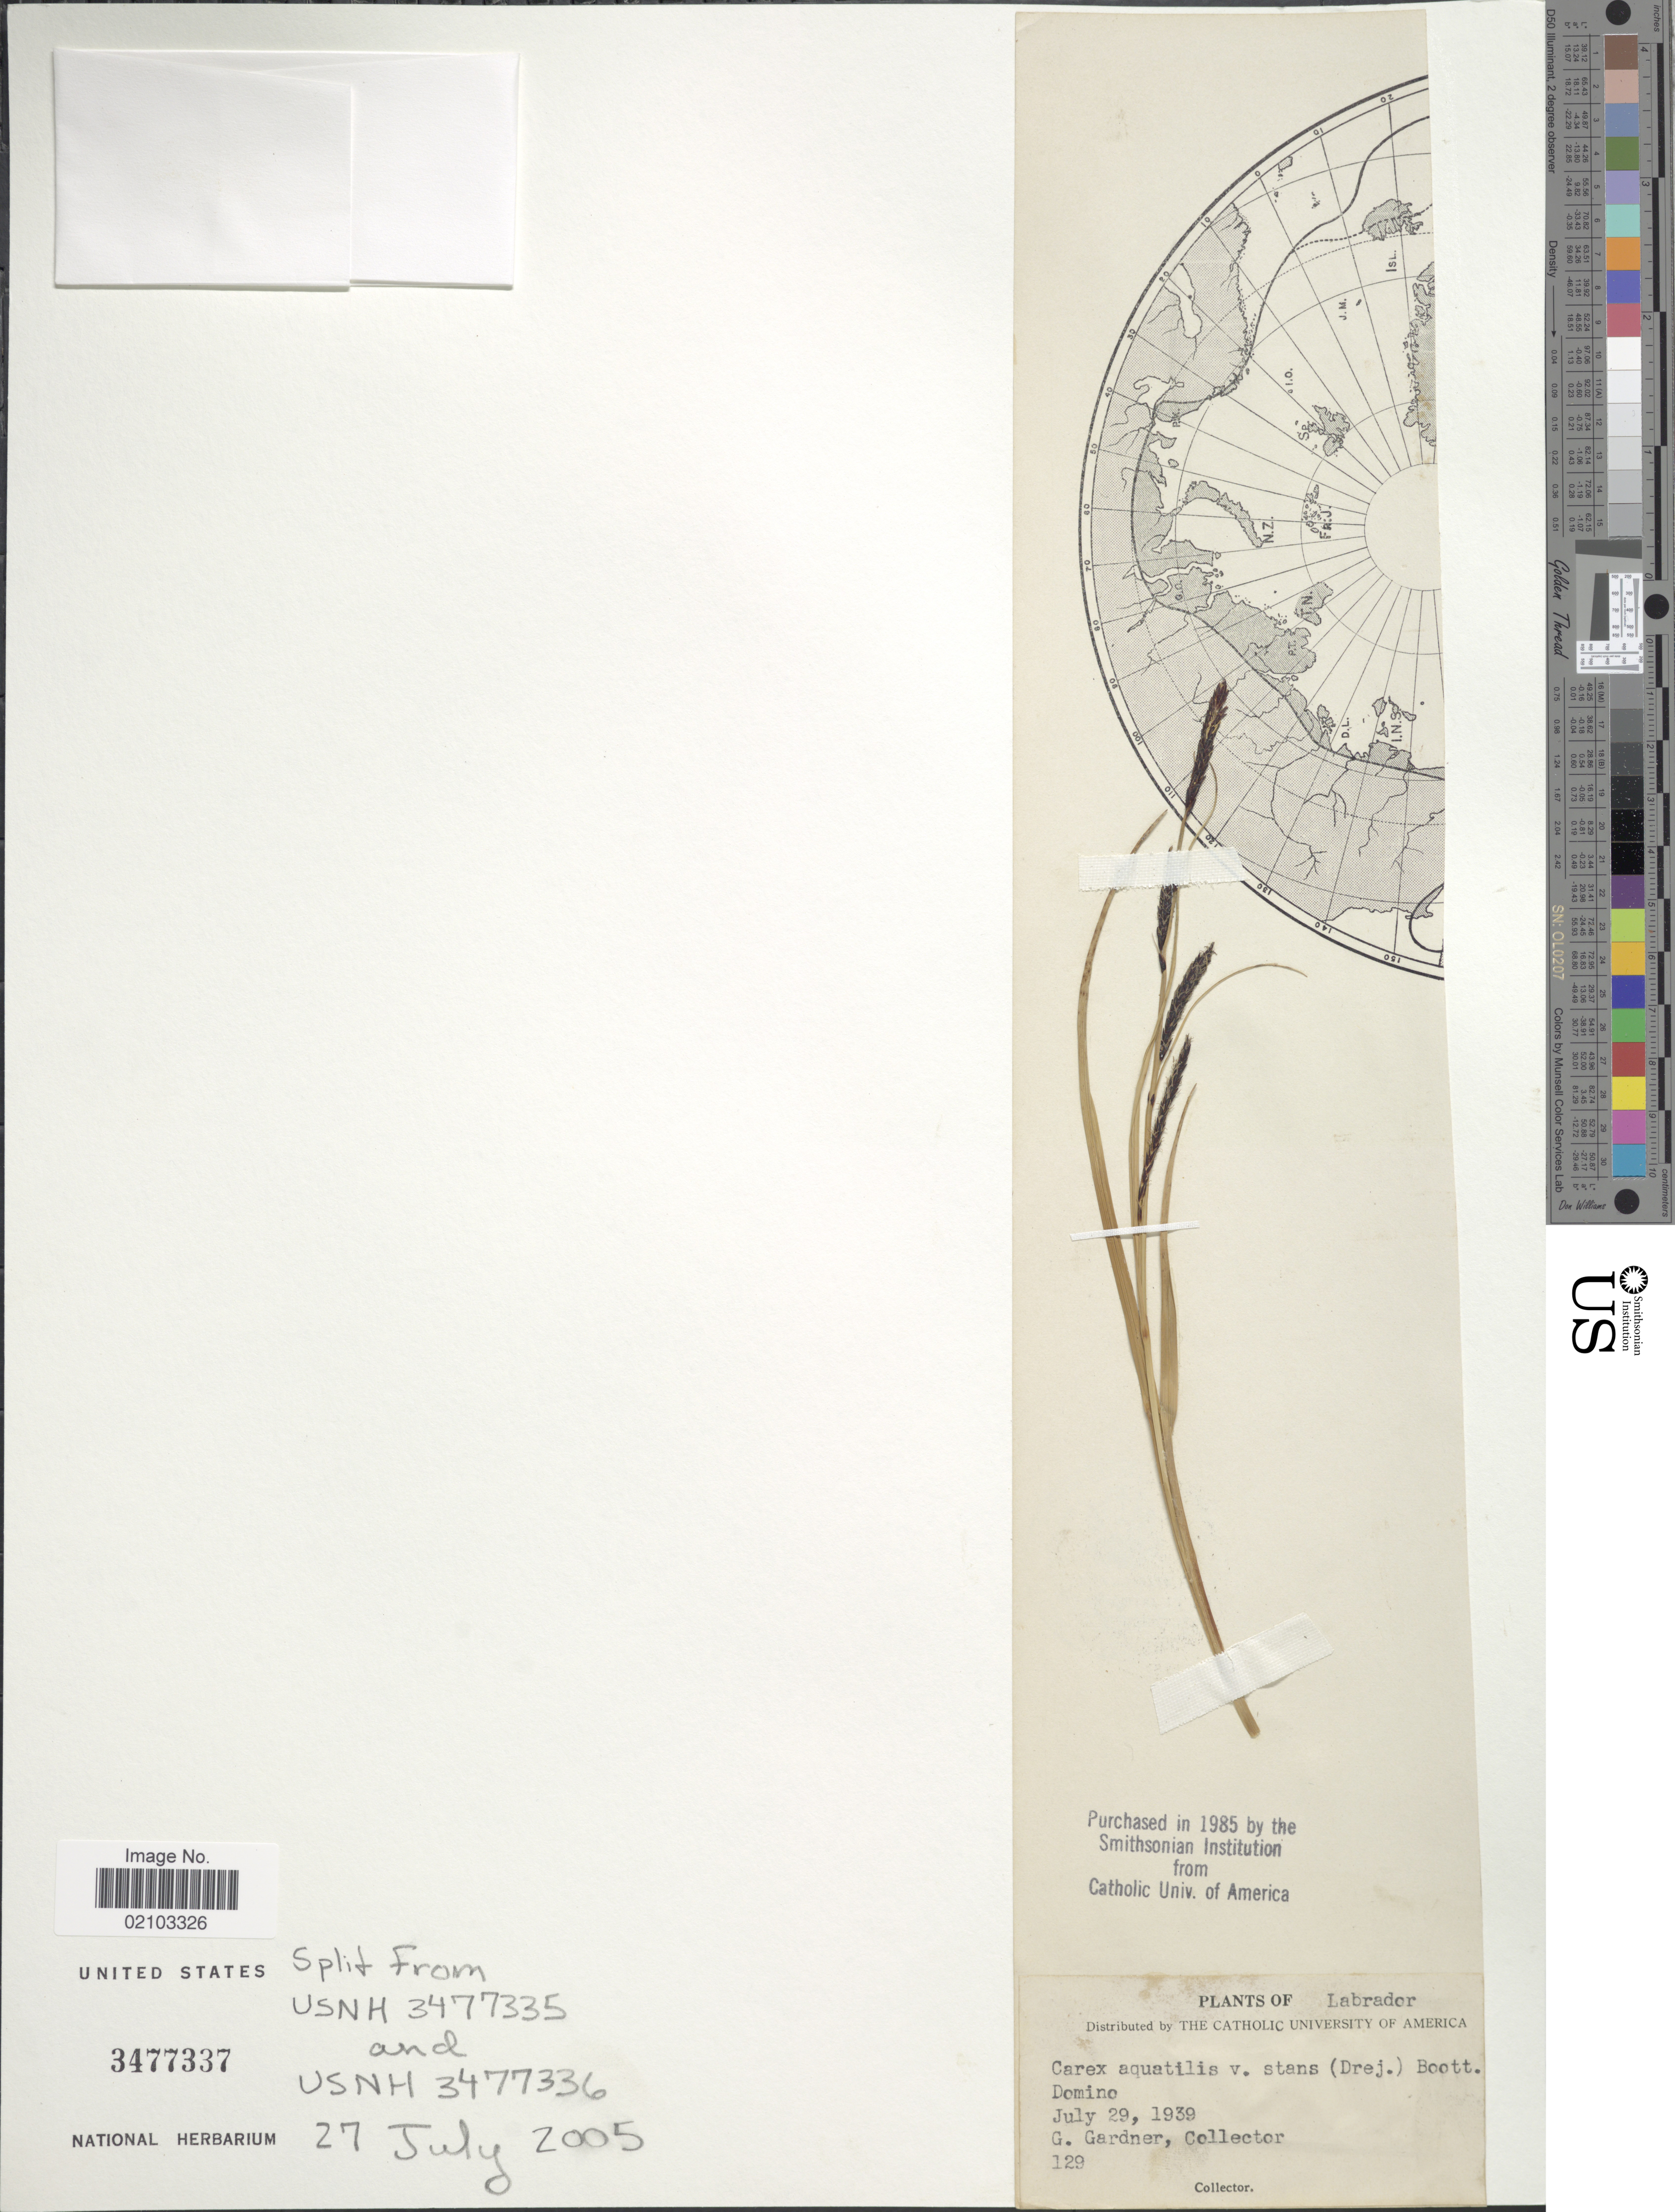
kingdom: Plantae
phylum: Tracheophyta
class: Liliopsida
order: Poales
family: Cyperaceae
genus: Carex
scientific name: Carex aquatilis var. minor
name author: Boott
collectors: G. Gardner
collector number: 129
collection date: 1939-07-29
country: Canada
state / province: Newfoundland and Labrador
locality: Labrador. Domino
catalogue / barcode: US 3477337